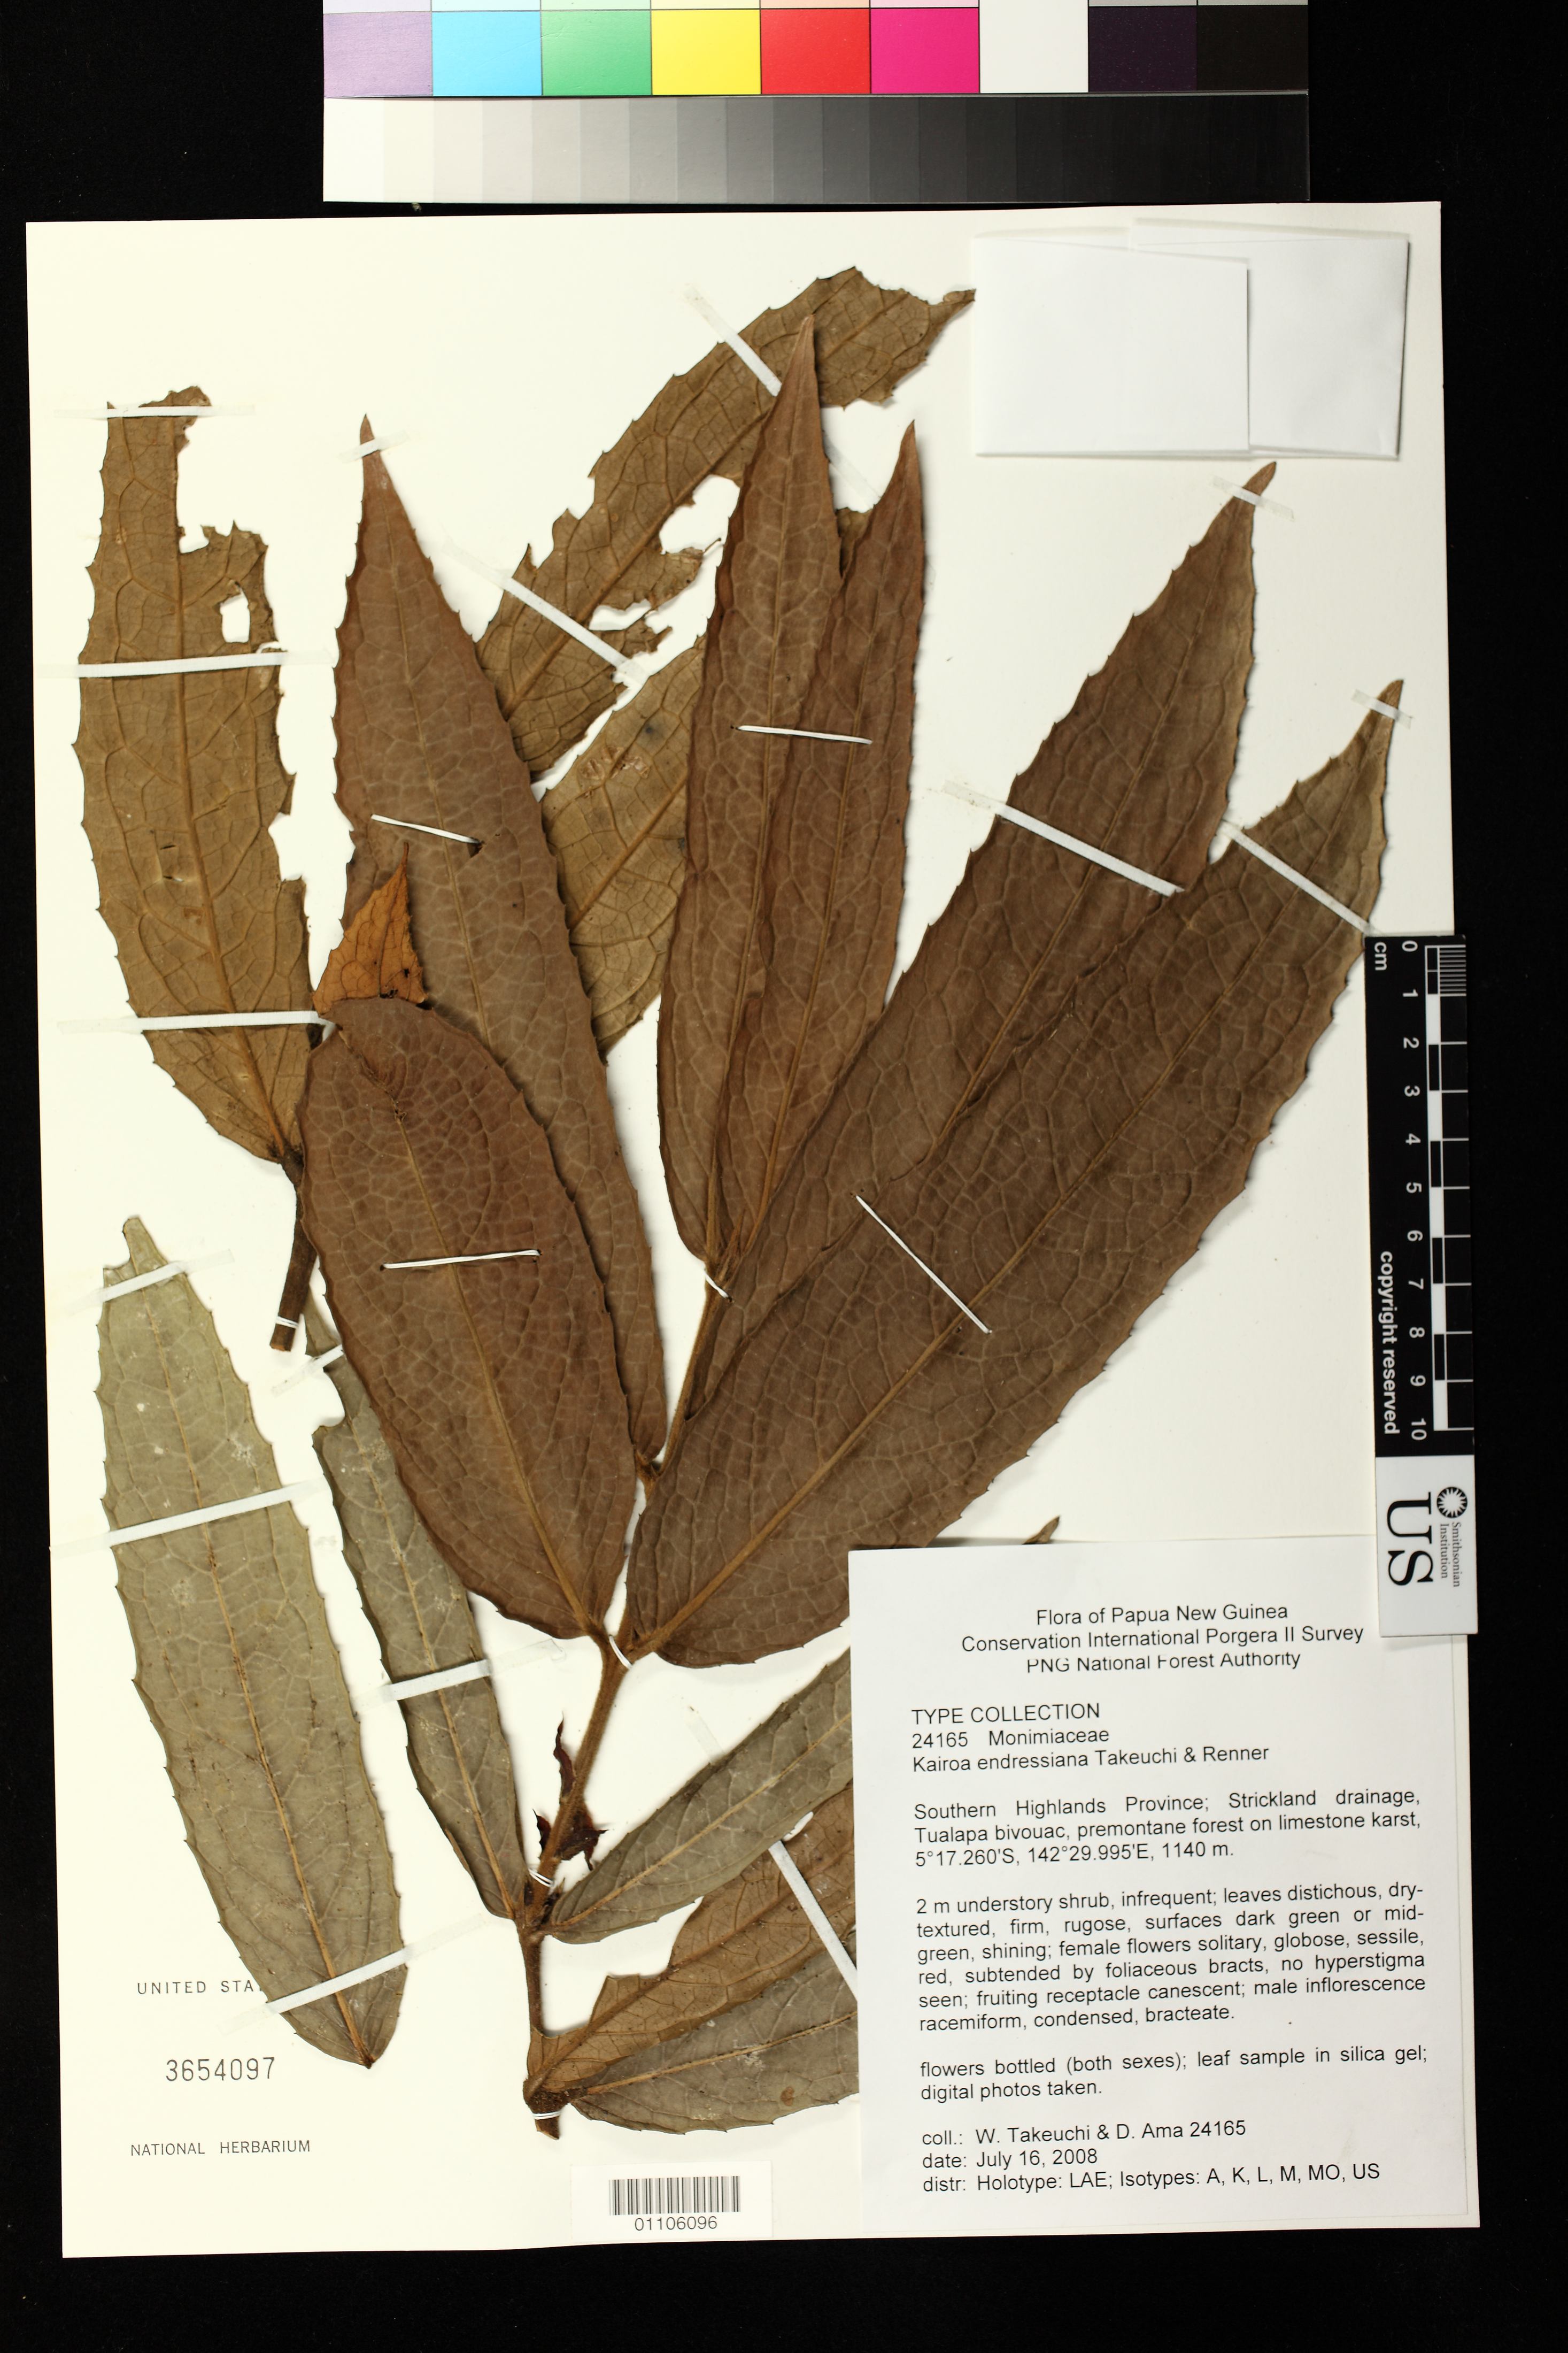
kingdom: Plantae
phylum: Tracheophyta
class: Magnoliopsida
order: Laurales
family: Monimiaceae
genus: Kairoa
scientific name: Kairoa endressiana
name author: W.N. Takeuchi & S.S. Renner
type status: Isotype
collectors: W. N. Takeuchi & D. Ama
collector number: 24165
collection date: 2008-07-16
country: Papua New Guinea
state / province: Southern Highlands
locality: Southern Highlands Province; Strickland drainage, Tualapa bivouac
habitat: Premontane forest on limestone karst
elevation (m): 1140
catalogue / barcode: US 3654097